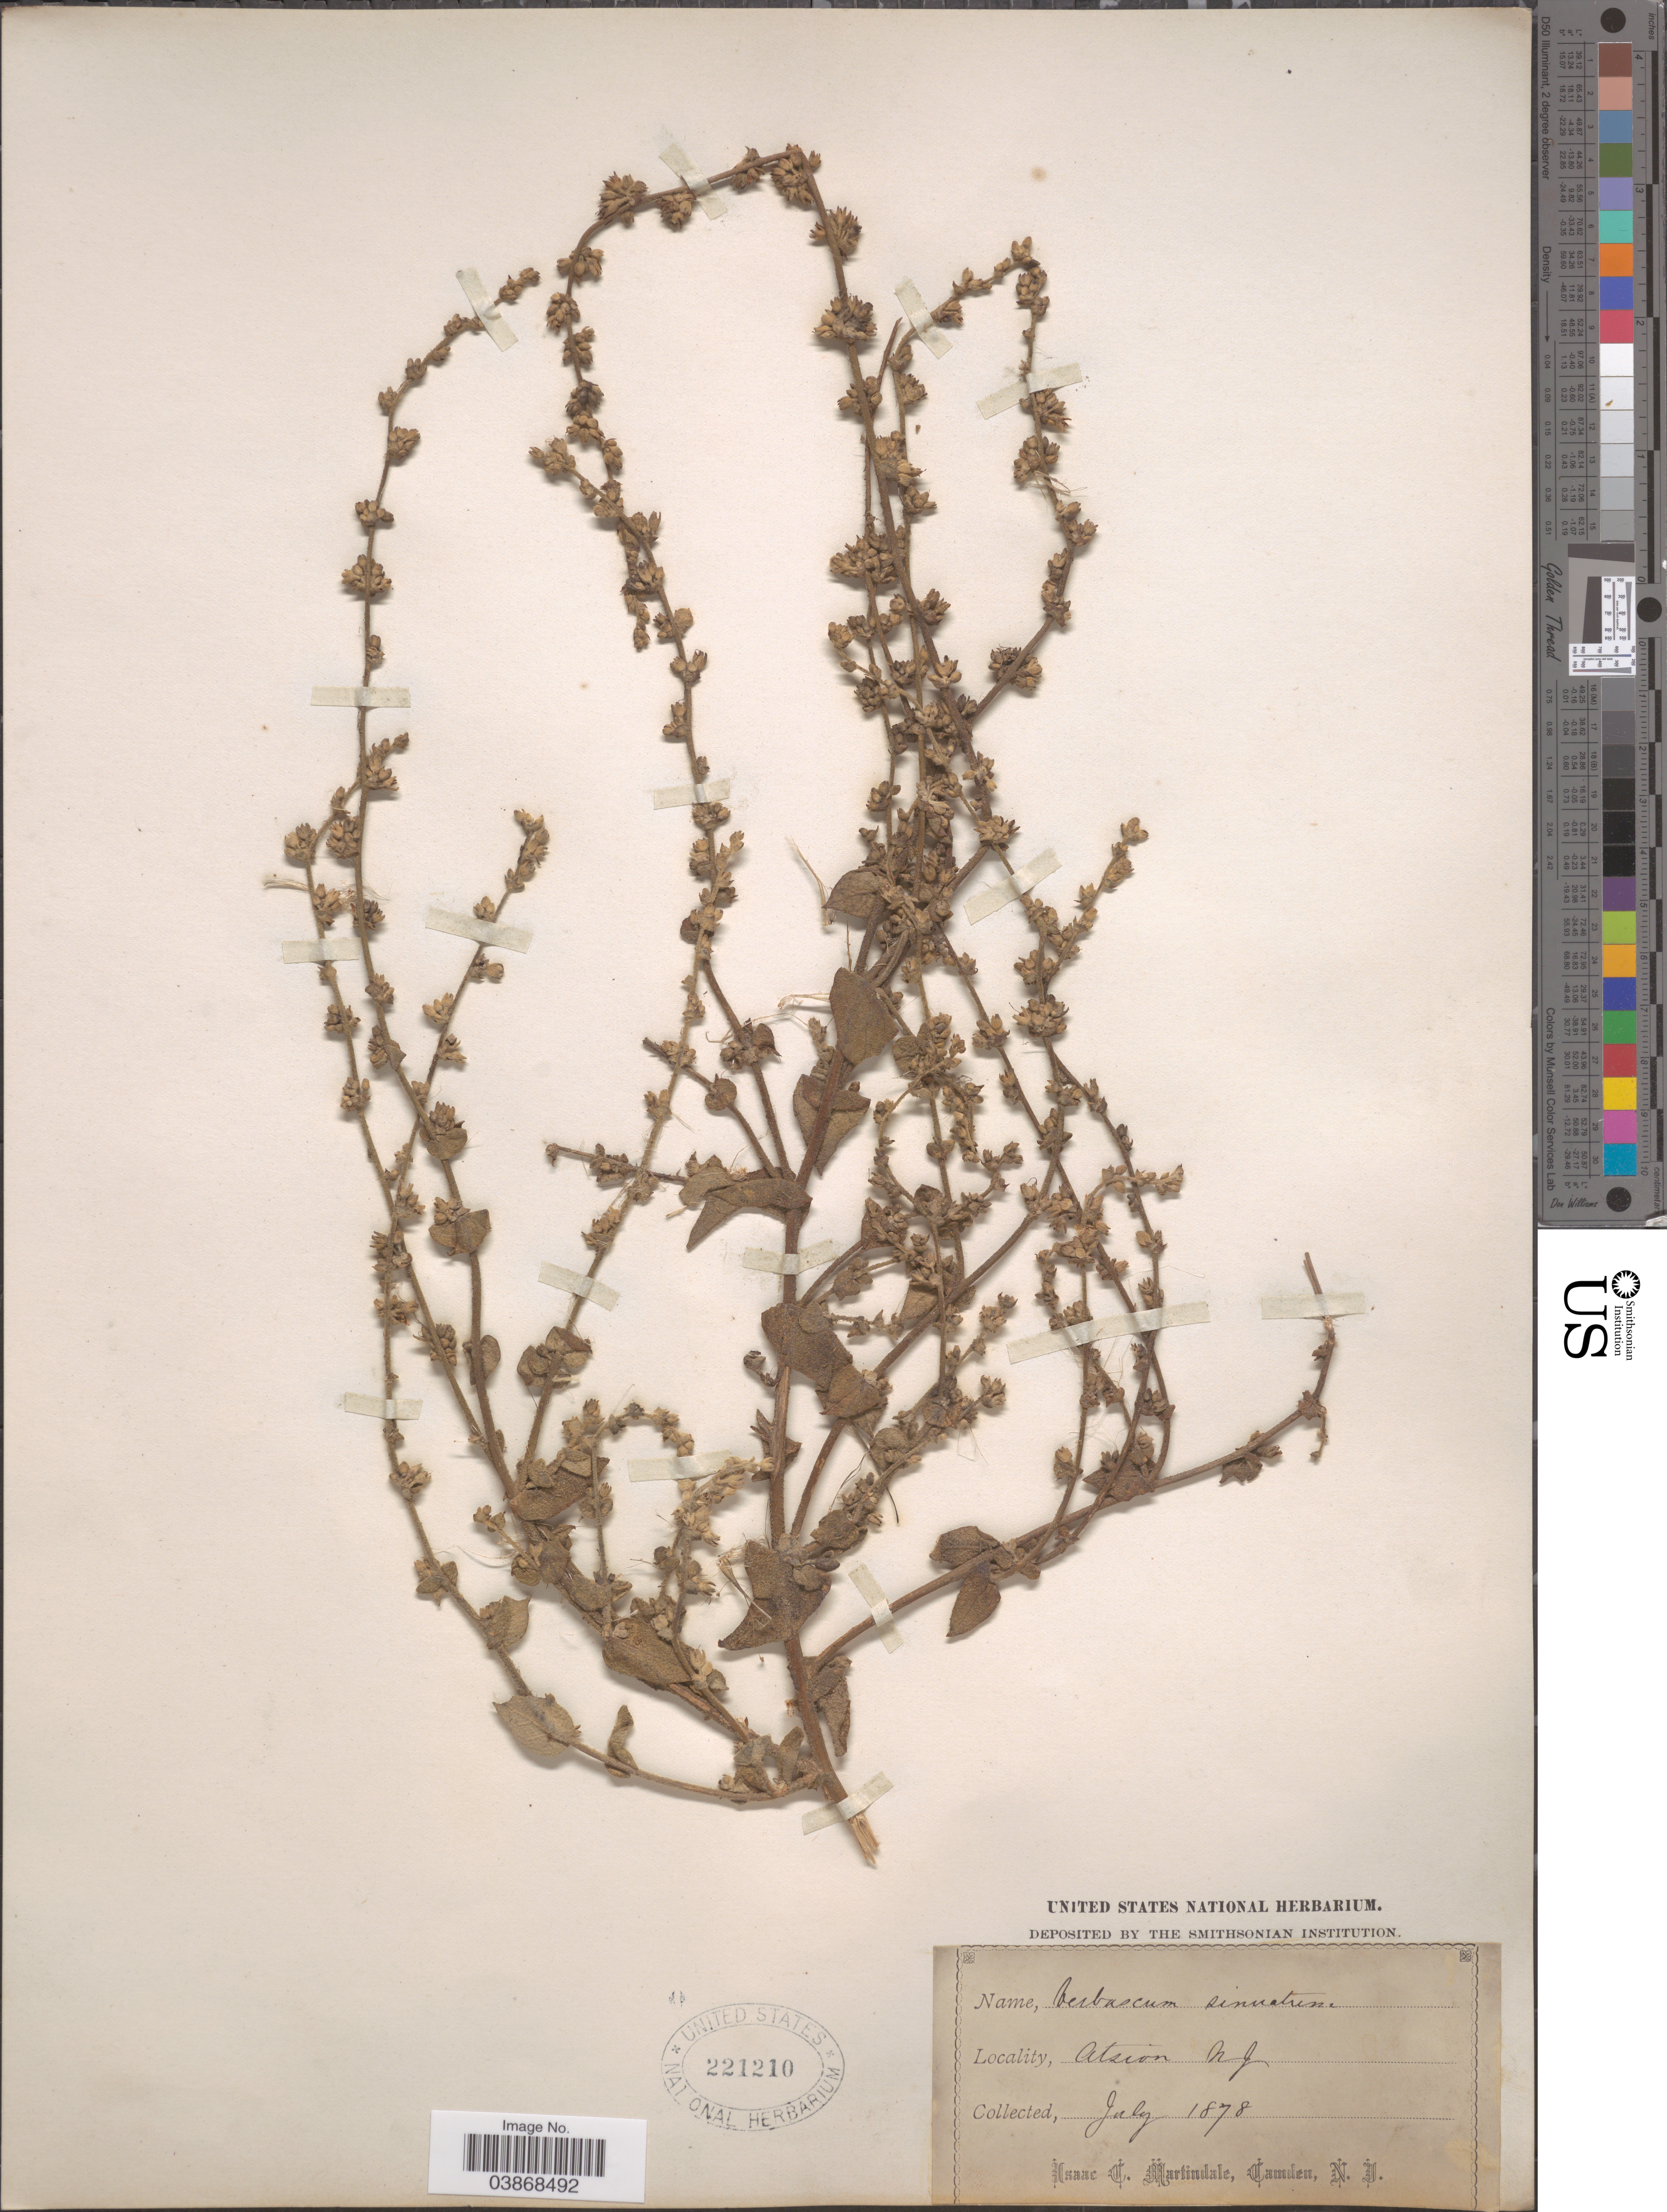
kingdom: Plantae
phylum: Tracheophyta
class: Magnoliopsida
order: Lamiales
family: Scrophulariaceae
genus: Verbascum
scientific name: Verbascum sinuatum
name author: L.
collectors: I. C. Martindale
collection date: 1878-07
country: United States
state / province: New Jersey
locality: Atsion.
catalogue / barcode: US 221210